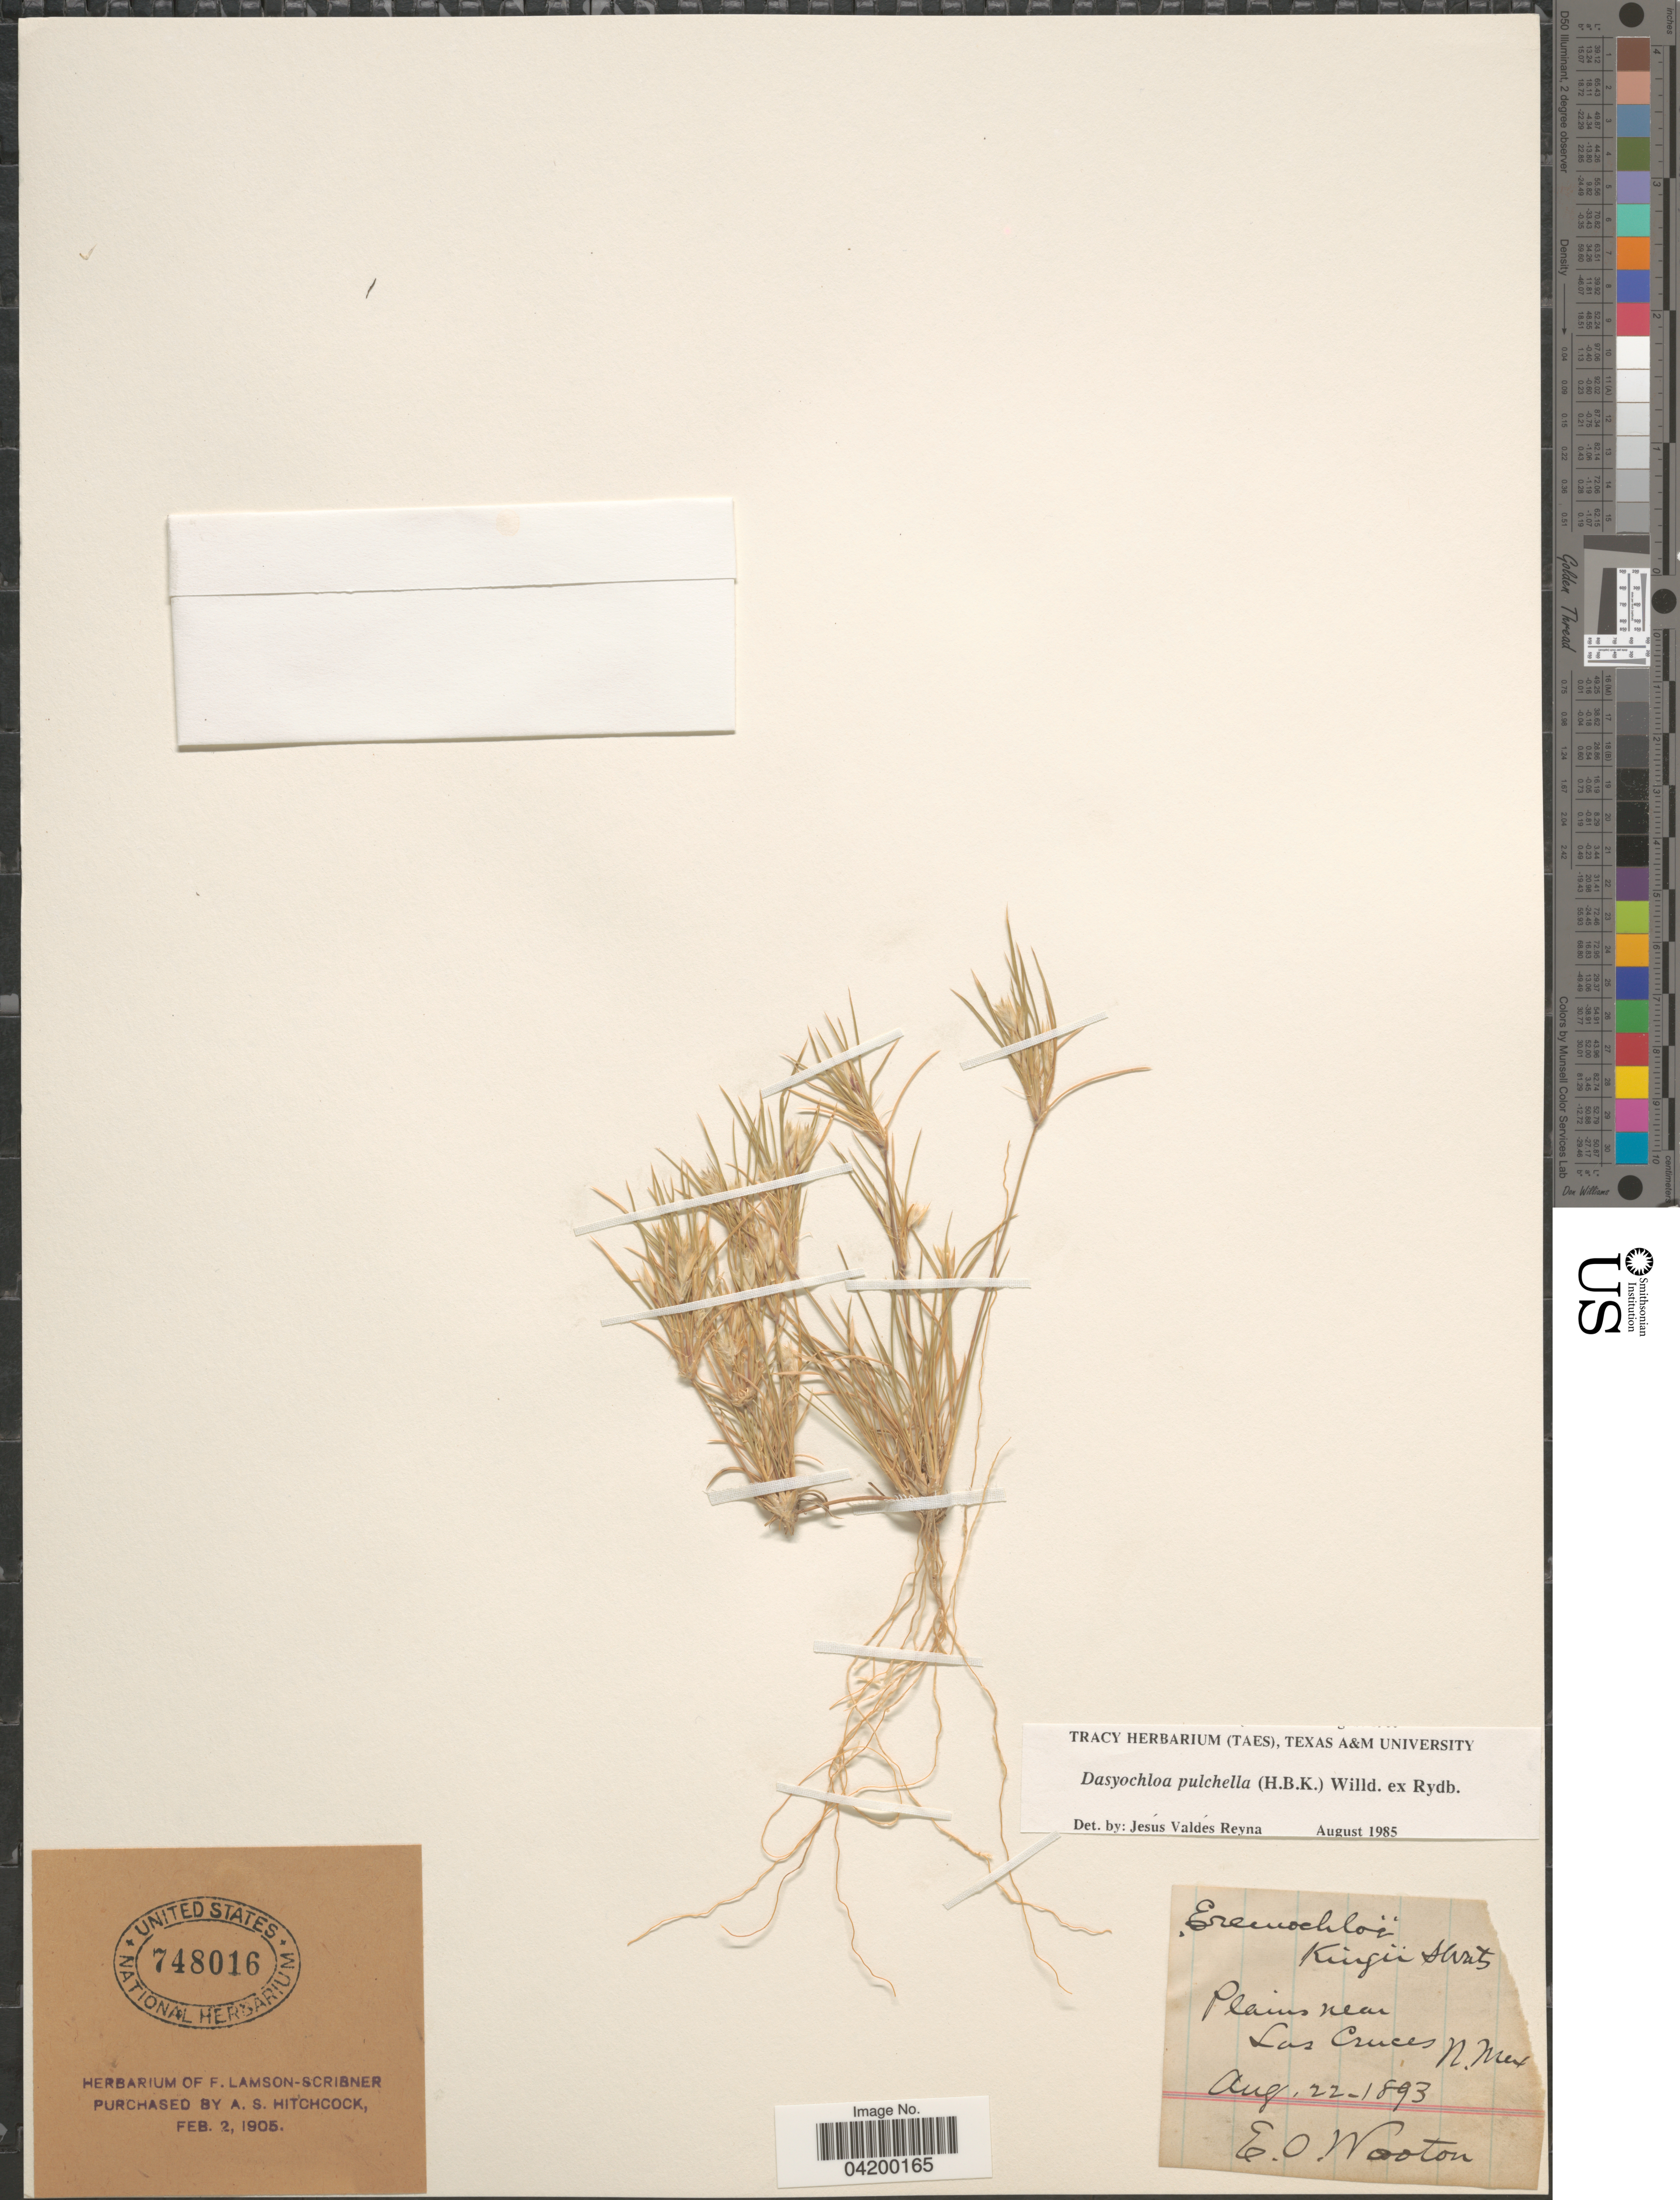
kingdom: Plantae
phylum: Tracheophyta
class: Liliopsida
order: Poales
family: Poaceae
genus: Dasyochloa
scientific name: Dasyochloa pulchella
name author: (Kunth) Willd. ex Rydb.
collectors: E. O. Wooton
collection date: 1893-08-22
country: United States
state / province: New Mexico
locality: Plains near Las Cruces.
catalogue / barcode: US 748016